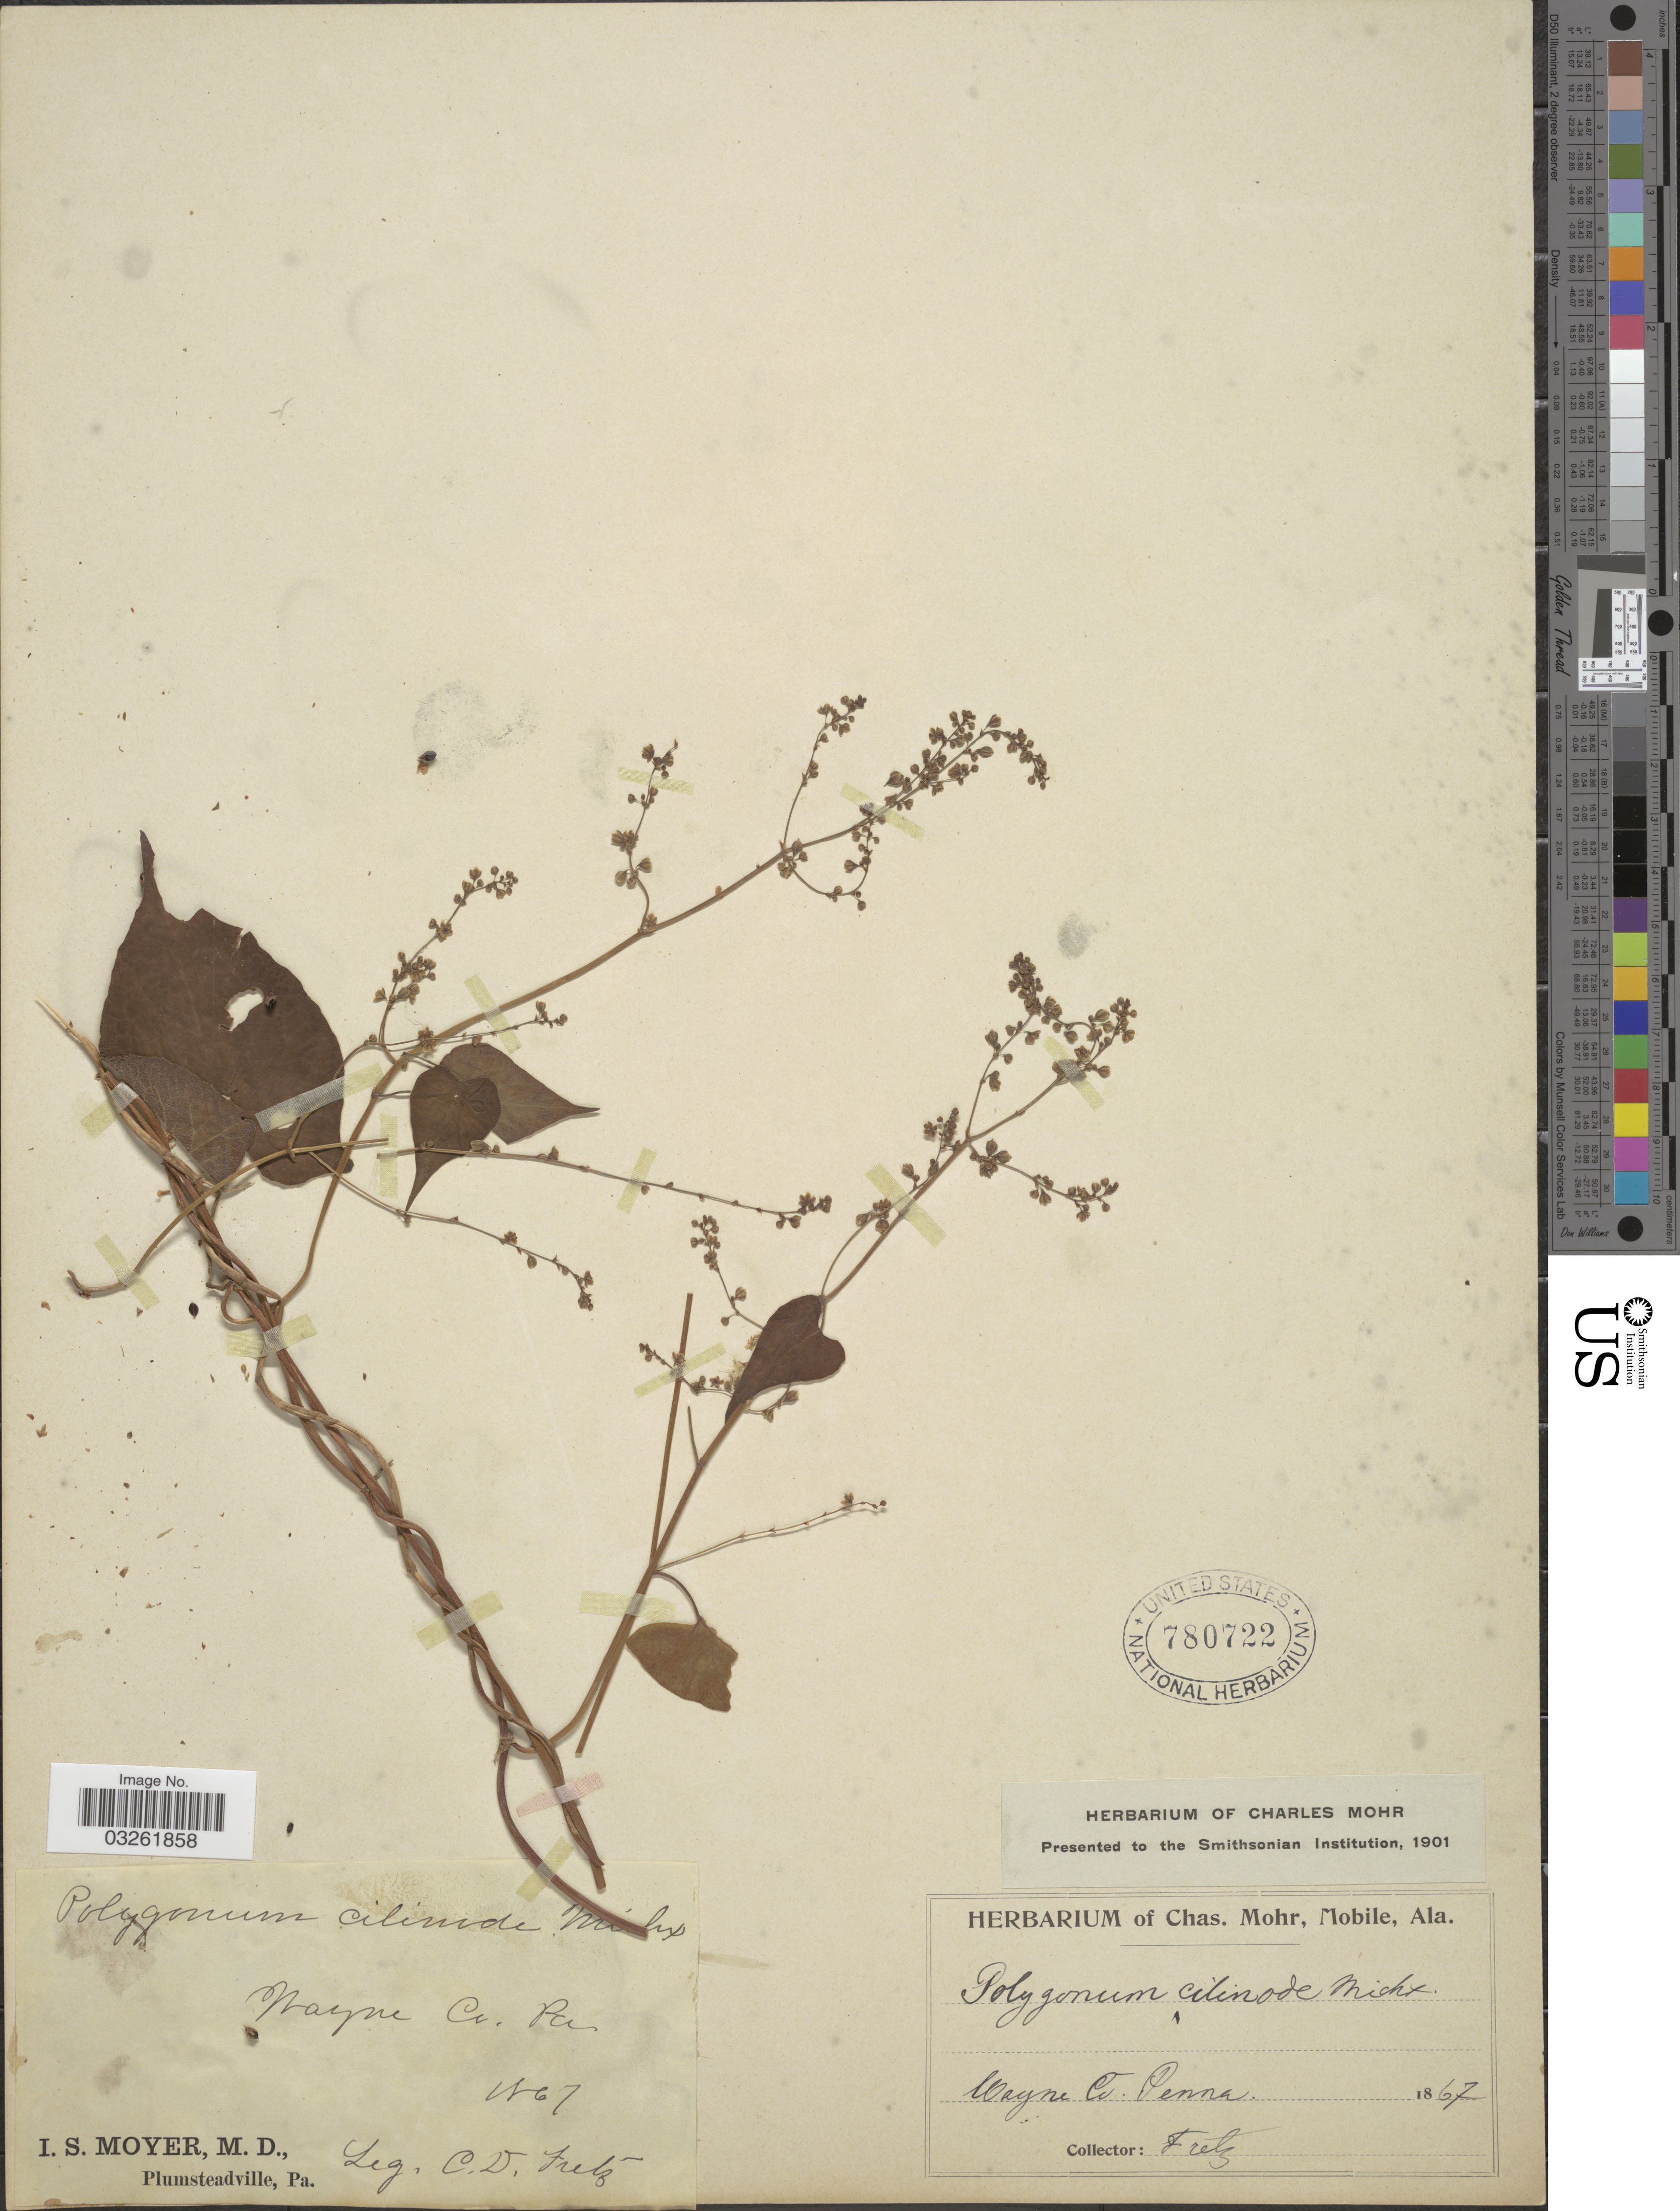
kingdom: Plantae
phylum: Tracheophyta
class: Magnoliopsida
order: Caryophyllales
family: Polygonaceae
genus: Fallopia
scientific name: Fallopia cilinodis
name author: (Michx.) Holub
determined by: Strong, M. T., (US), Smithsonian Institution - National Museum of Natural History (UNITED STATES)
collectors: C. D. Fretz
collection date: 1867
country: United States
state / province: Pennsylvania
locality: Wayne Co. Pa.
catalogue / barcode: US 780722